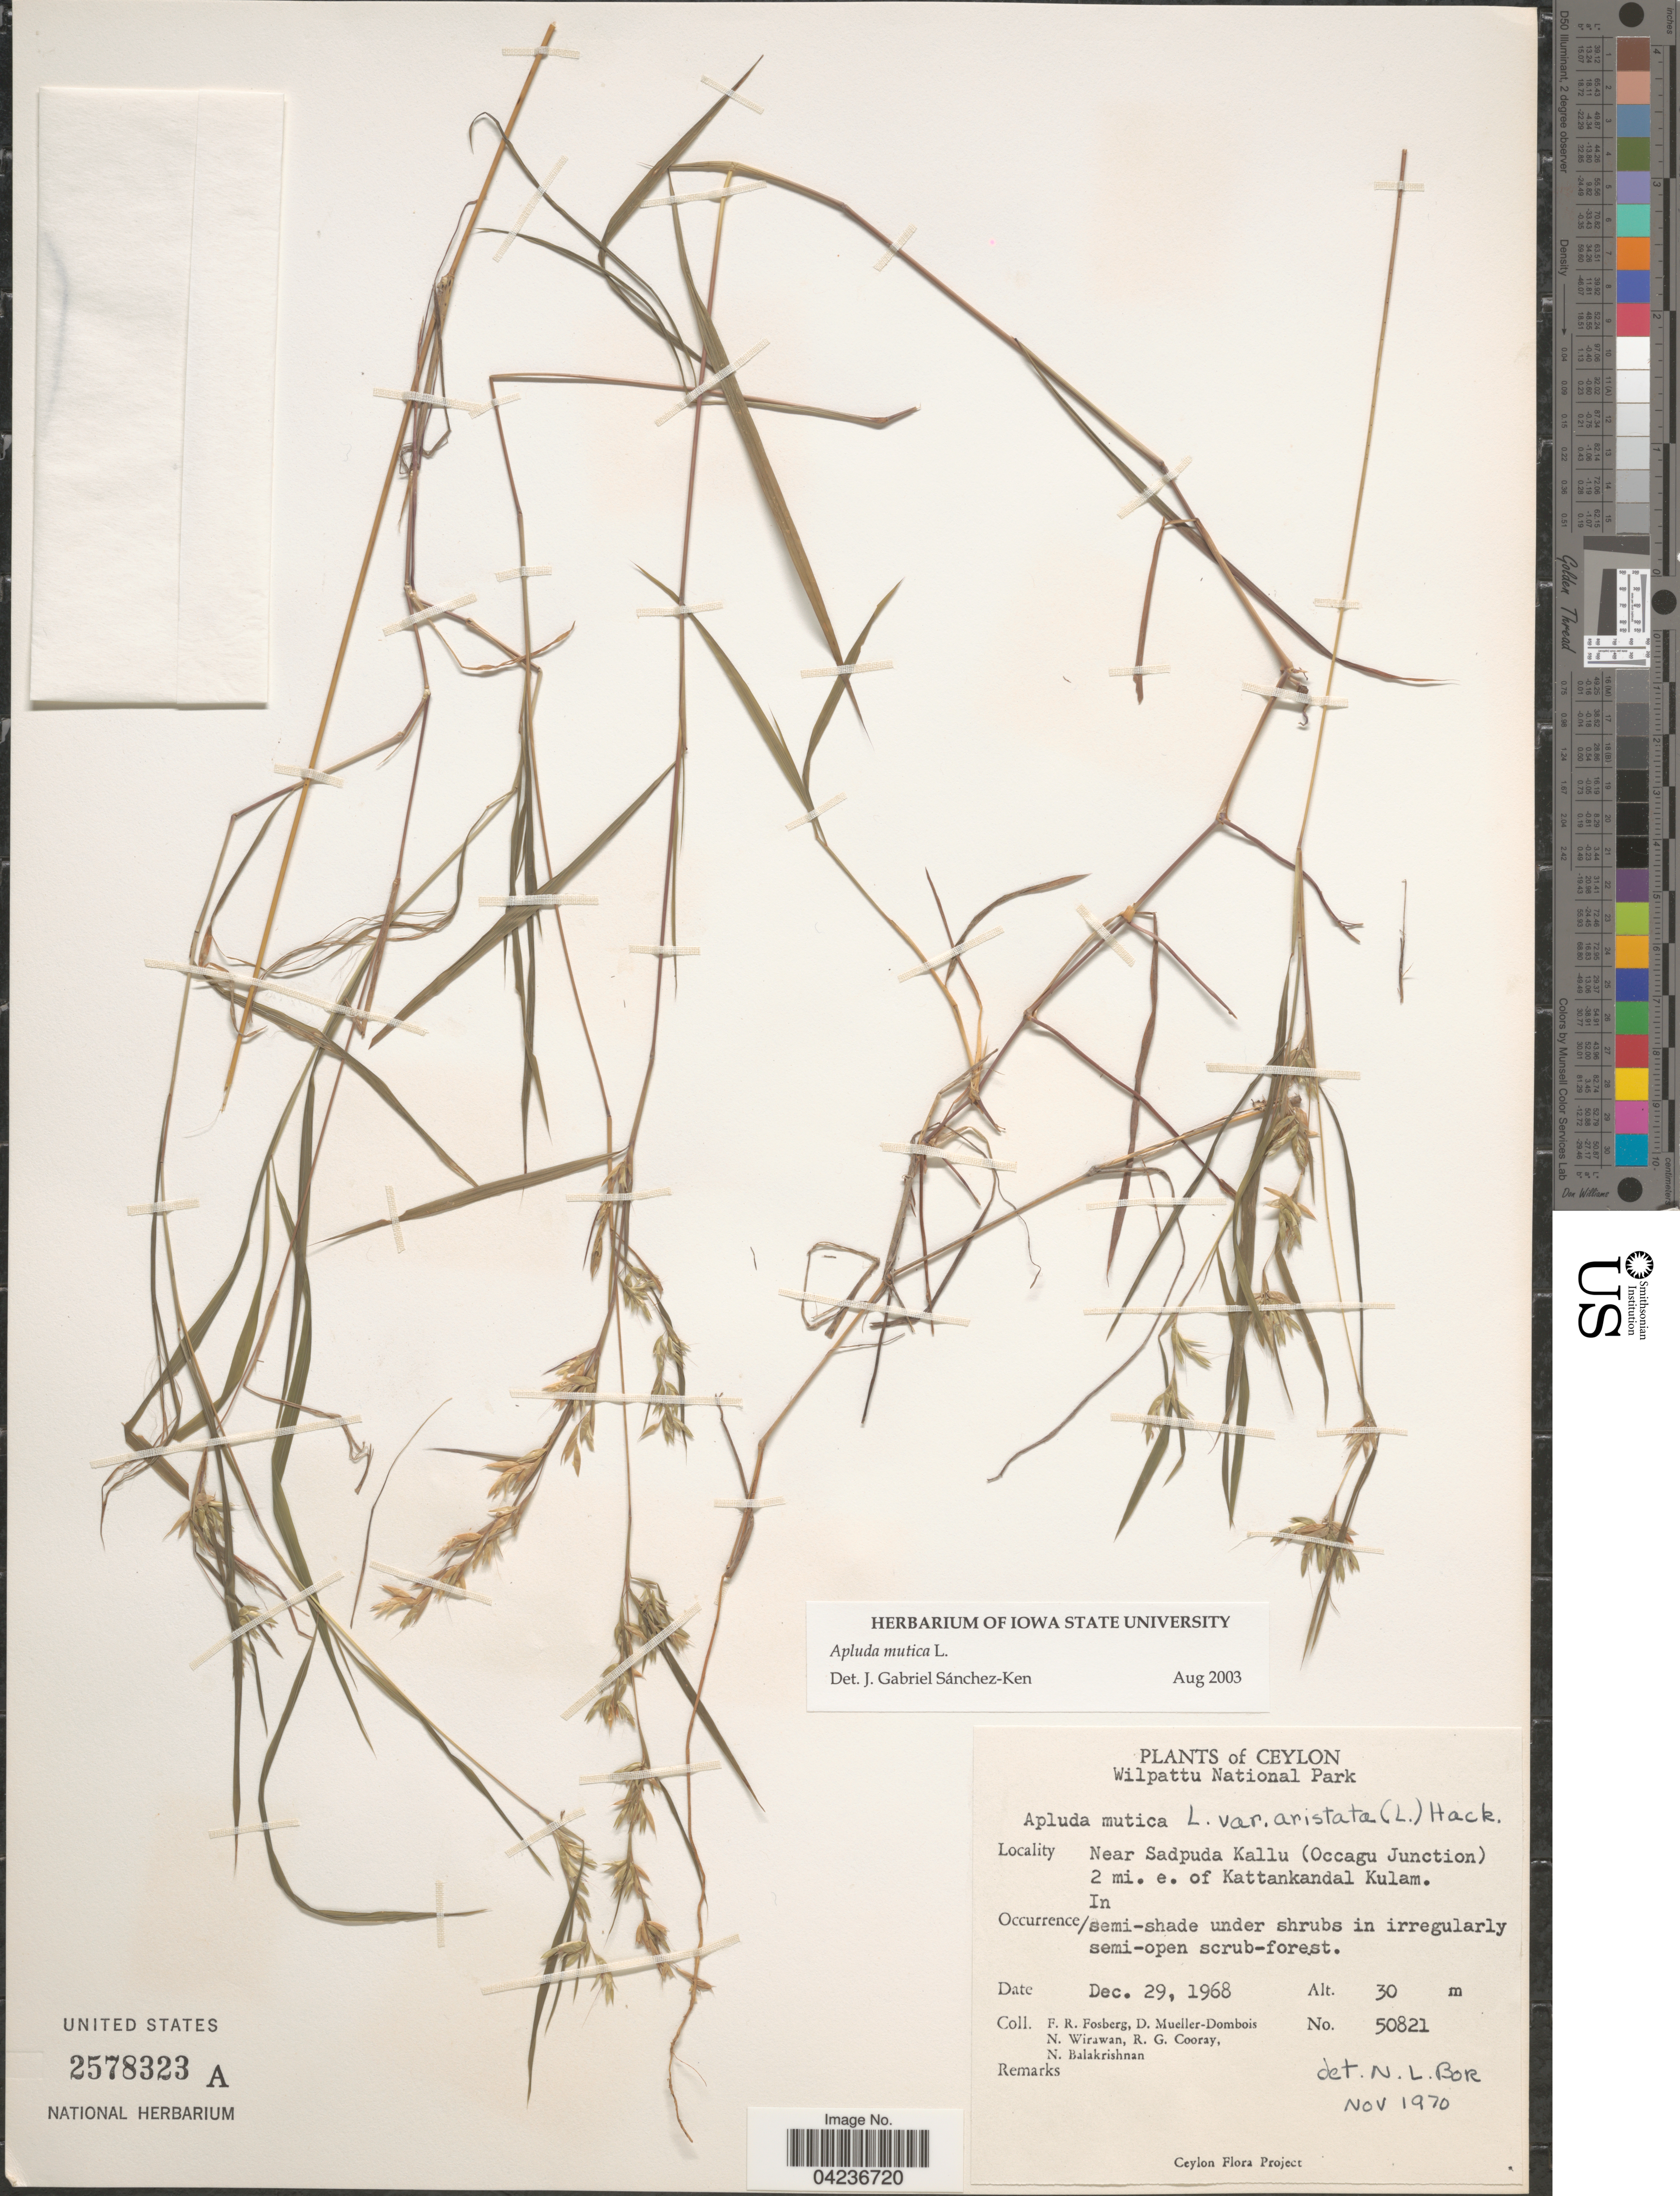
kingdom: Plantae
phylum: Tracheophyta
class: Liliopsida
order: Poales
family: Poaceae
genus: Apluda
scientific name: Apluda mutica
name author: L.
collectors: F. R. Fosberg, D. Mueller-Dombois, N. Wirawan, R. Cooray & N. Balakrishnan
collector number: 50821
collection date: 1968-12-29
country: Sri Lanka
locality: Ceylon. Wilpattu National Park. Near Sadpuda Kallu (Occagu Junction) 2 mi. e. of Kattankandal Kulam.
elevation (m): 30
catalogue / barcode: US 2578323A